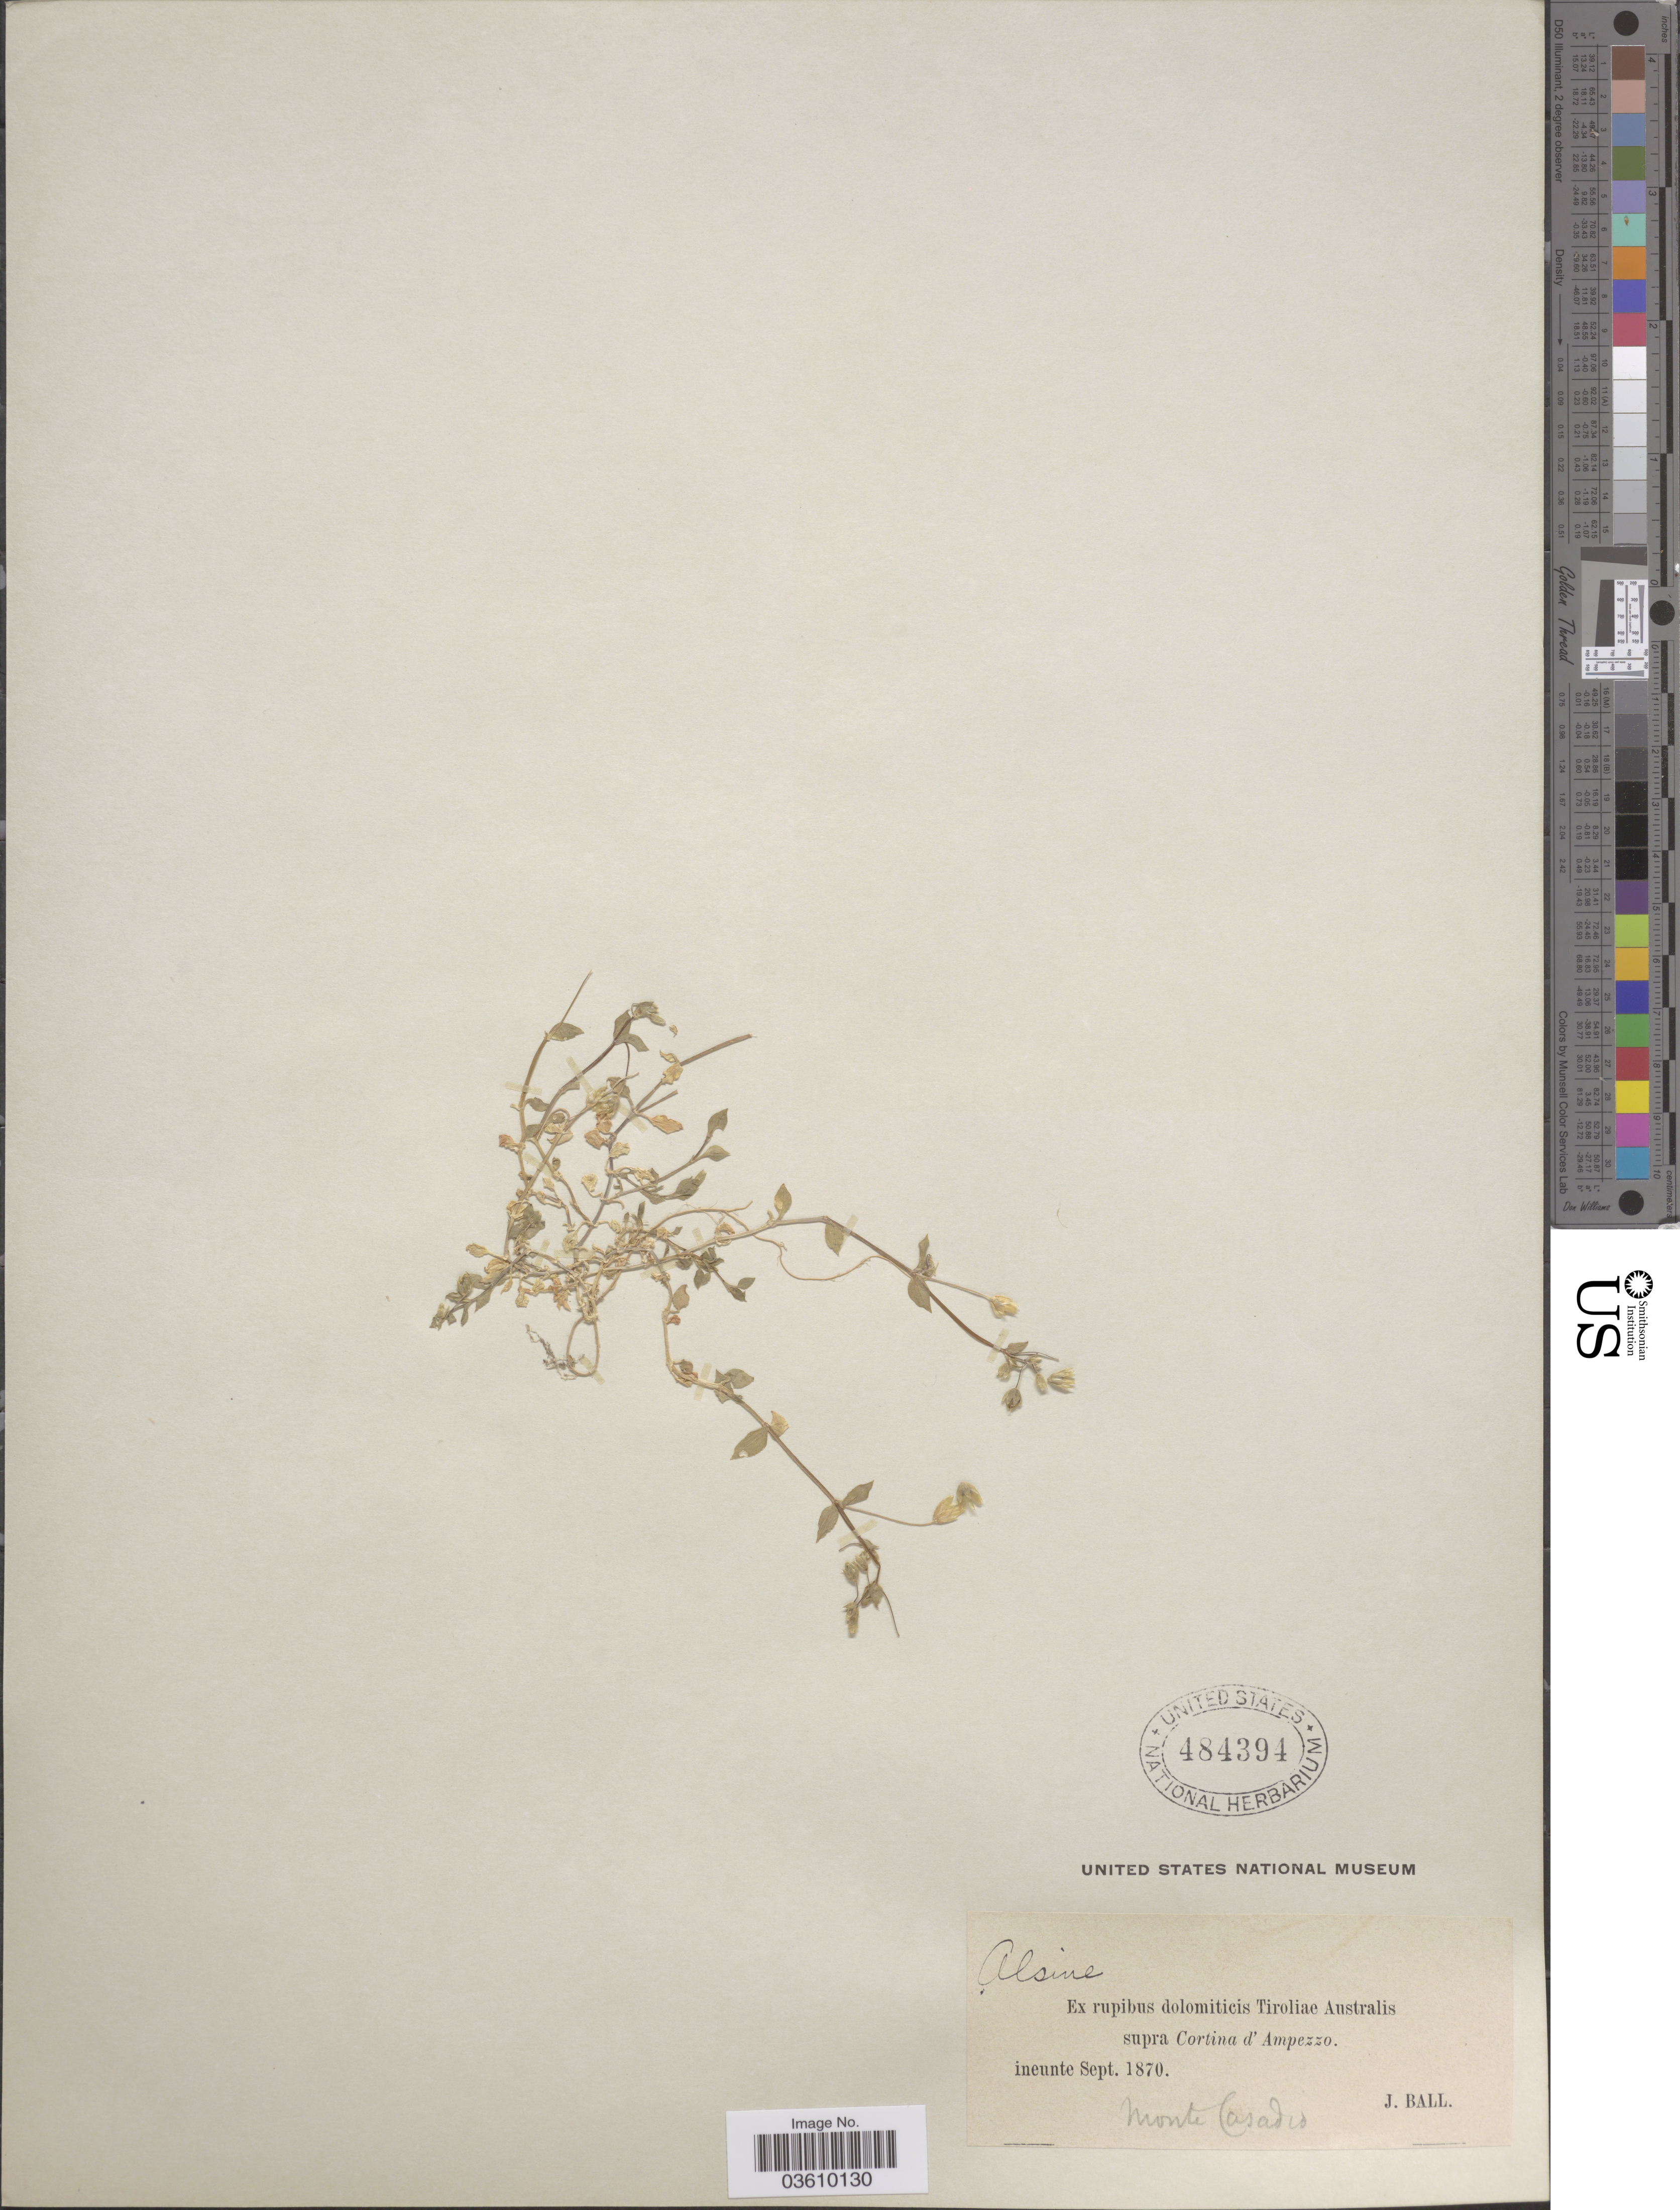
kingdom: Plantae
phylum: Tracheophyta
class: Magnoliopsida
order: Caryophyllales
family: Caryophyllaceae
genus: Stellaria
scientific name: Stellaria sp.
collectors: J. Ball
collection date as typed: ineunte Sept. 1870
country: Italy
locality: Ex rupibus dolomiticis Tiroliae Australis supra Cortina d'Ampezzo. Monte Casadio.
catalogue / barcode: US 484394